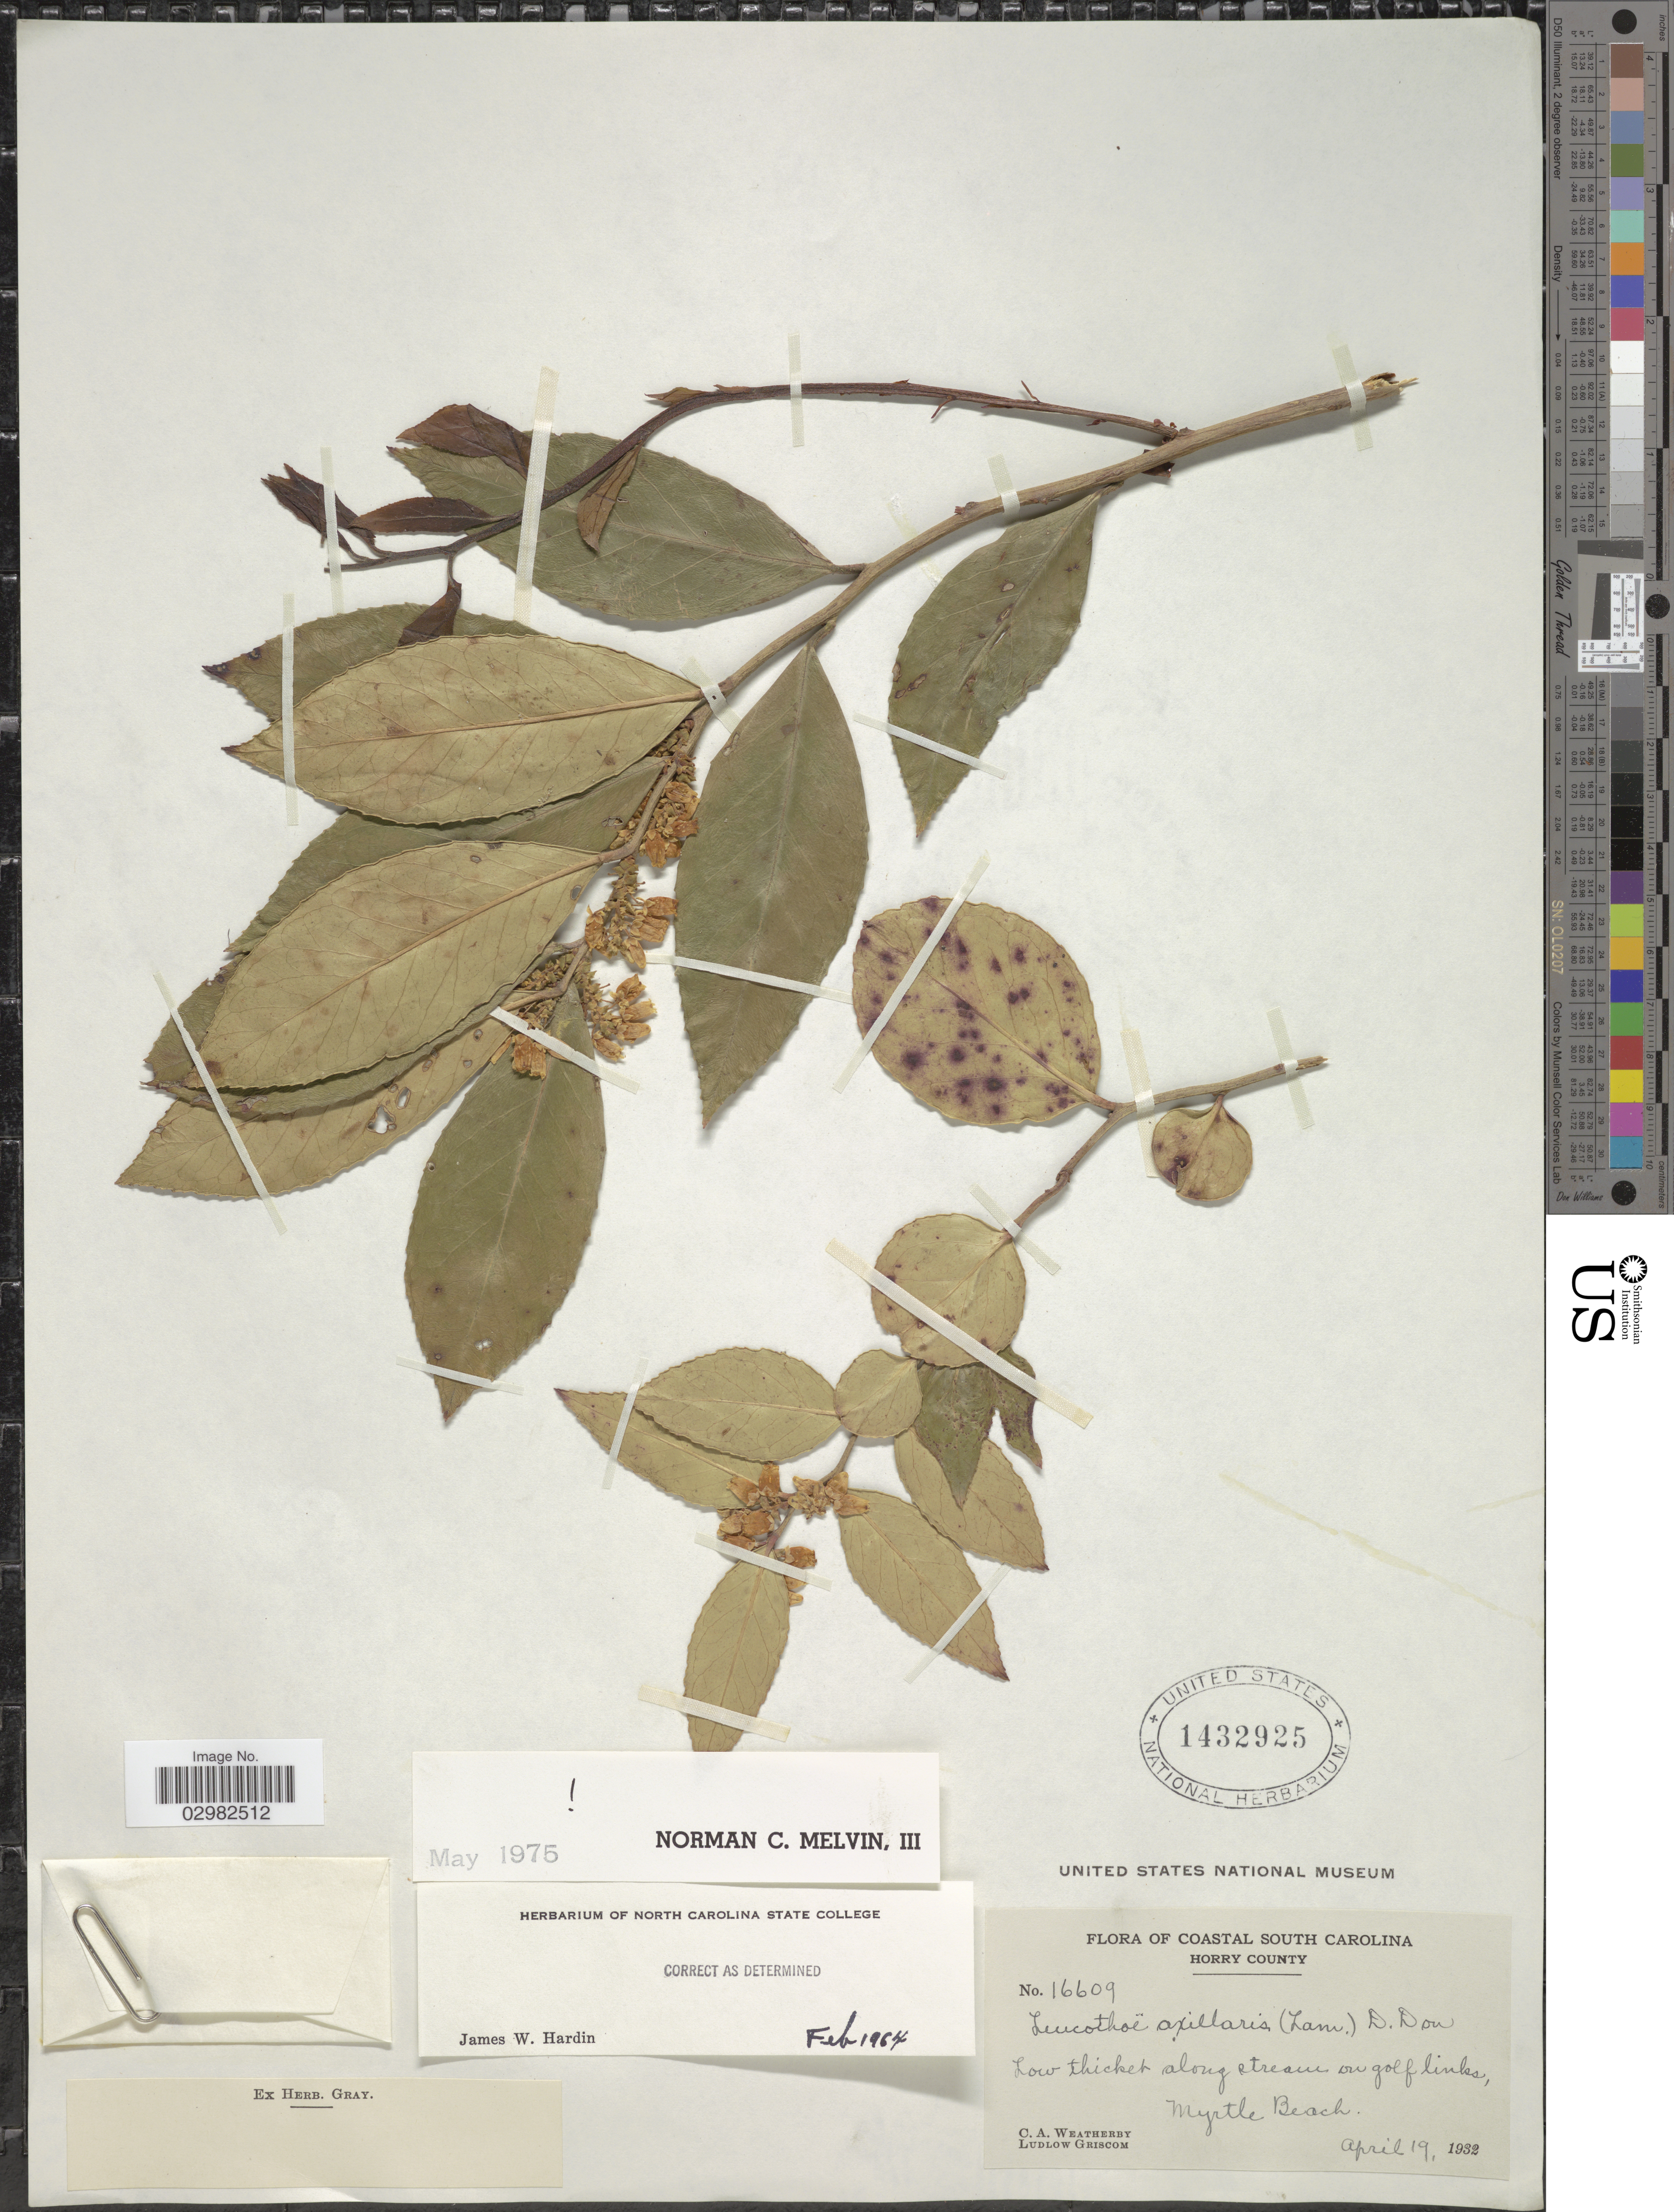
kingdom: Plantae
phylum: Tracheophyta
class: Magnoliopsida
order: Ericales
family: Ericaceae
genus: Leucothoe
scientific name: Leucothoë axillaris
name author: (Lam.) D. Don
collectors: C. A. Weatherby & L. Griscom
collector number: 16609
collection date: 1932-04-19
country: United States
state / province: South Carolina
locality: Coastal South Carolina, Horry County, Low thicket along stream on golf links, Myrtle Beach.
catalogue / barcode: US 1432925